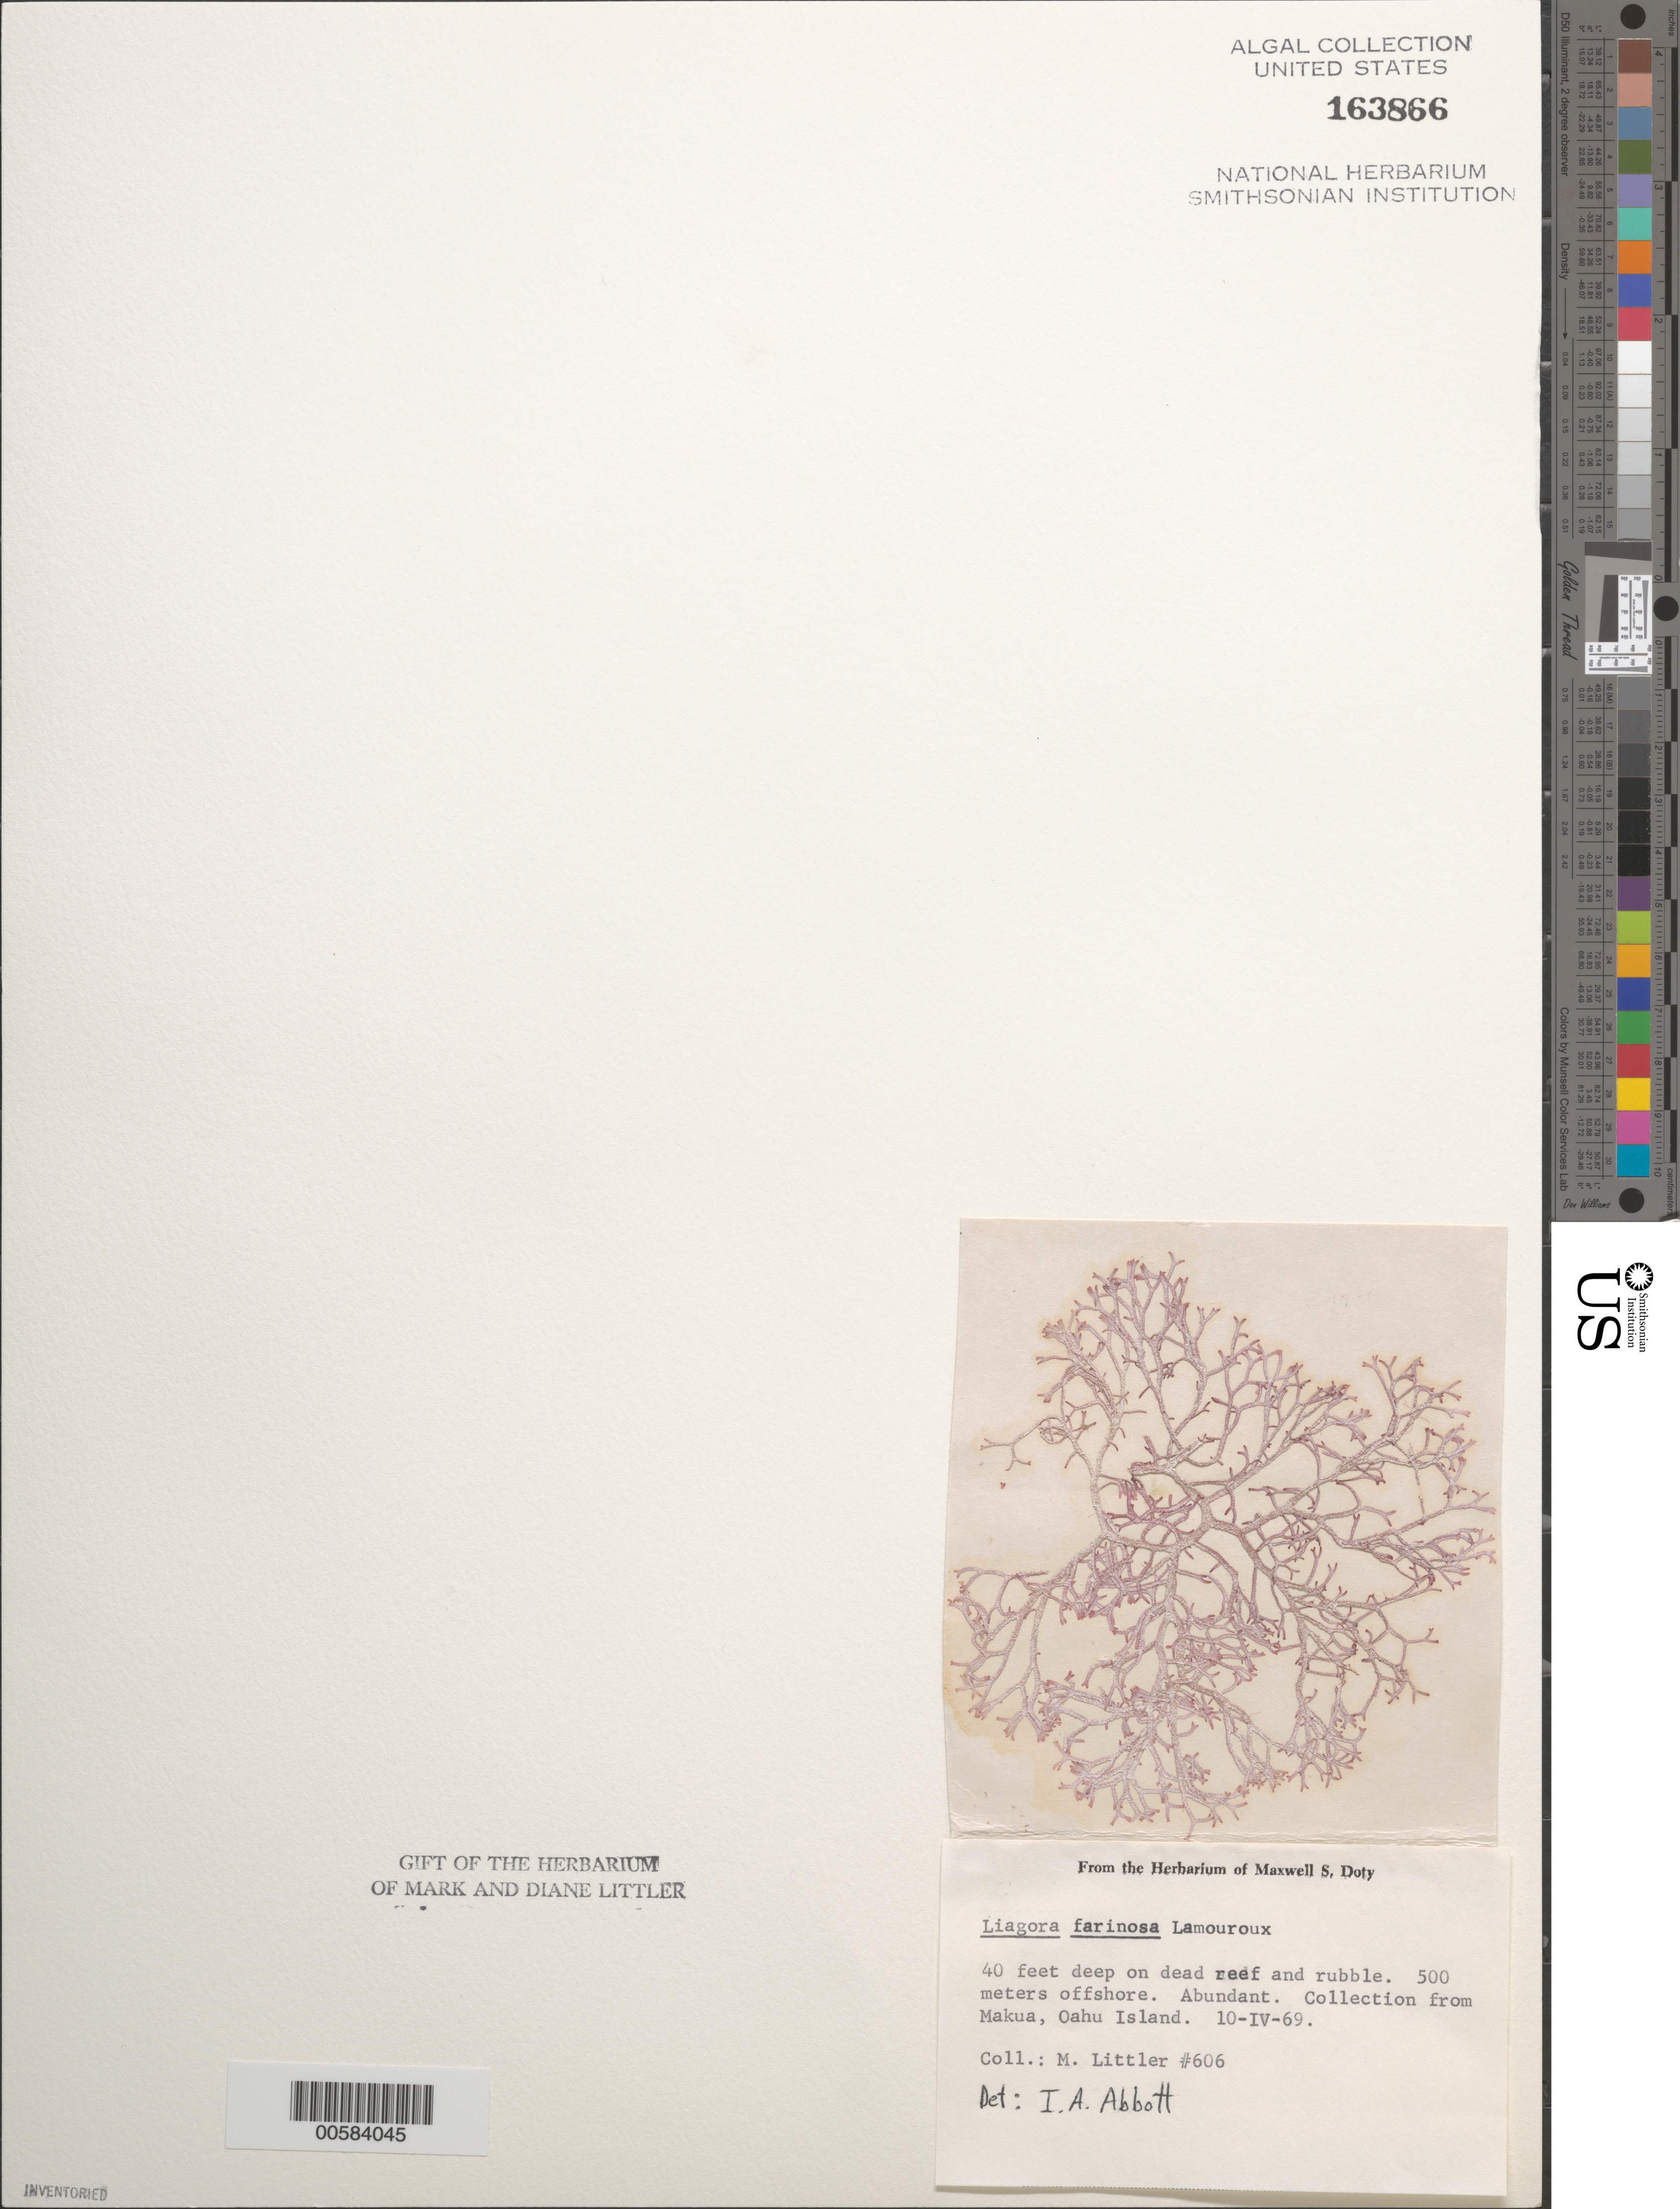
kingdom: Plantae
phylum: Rhodophyta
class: Florideophyceae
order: Nemaliales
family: Liagoraceae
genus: Liagora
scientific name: Liagora farinosa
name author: J.V.Lamouroux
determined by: Abbott, Isabella A.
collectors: M. M. Littler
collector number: ML 606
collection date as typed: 10 Apr 1969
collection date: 1969-04-10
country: United States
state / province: Hawaii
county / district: Honolulu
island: Oahu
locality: Makua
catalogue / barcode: US 163866